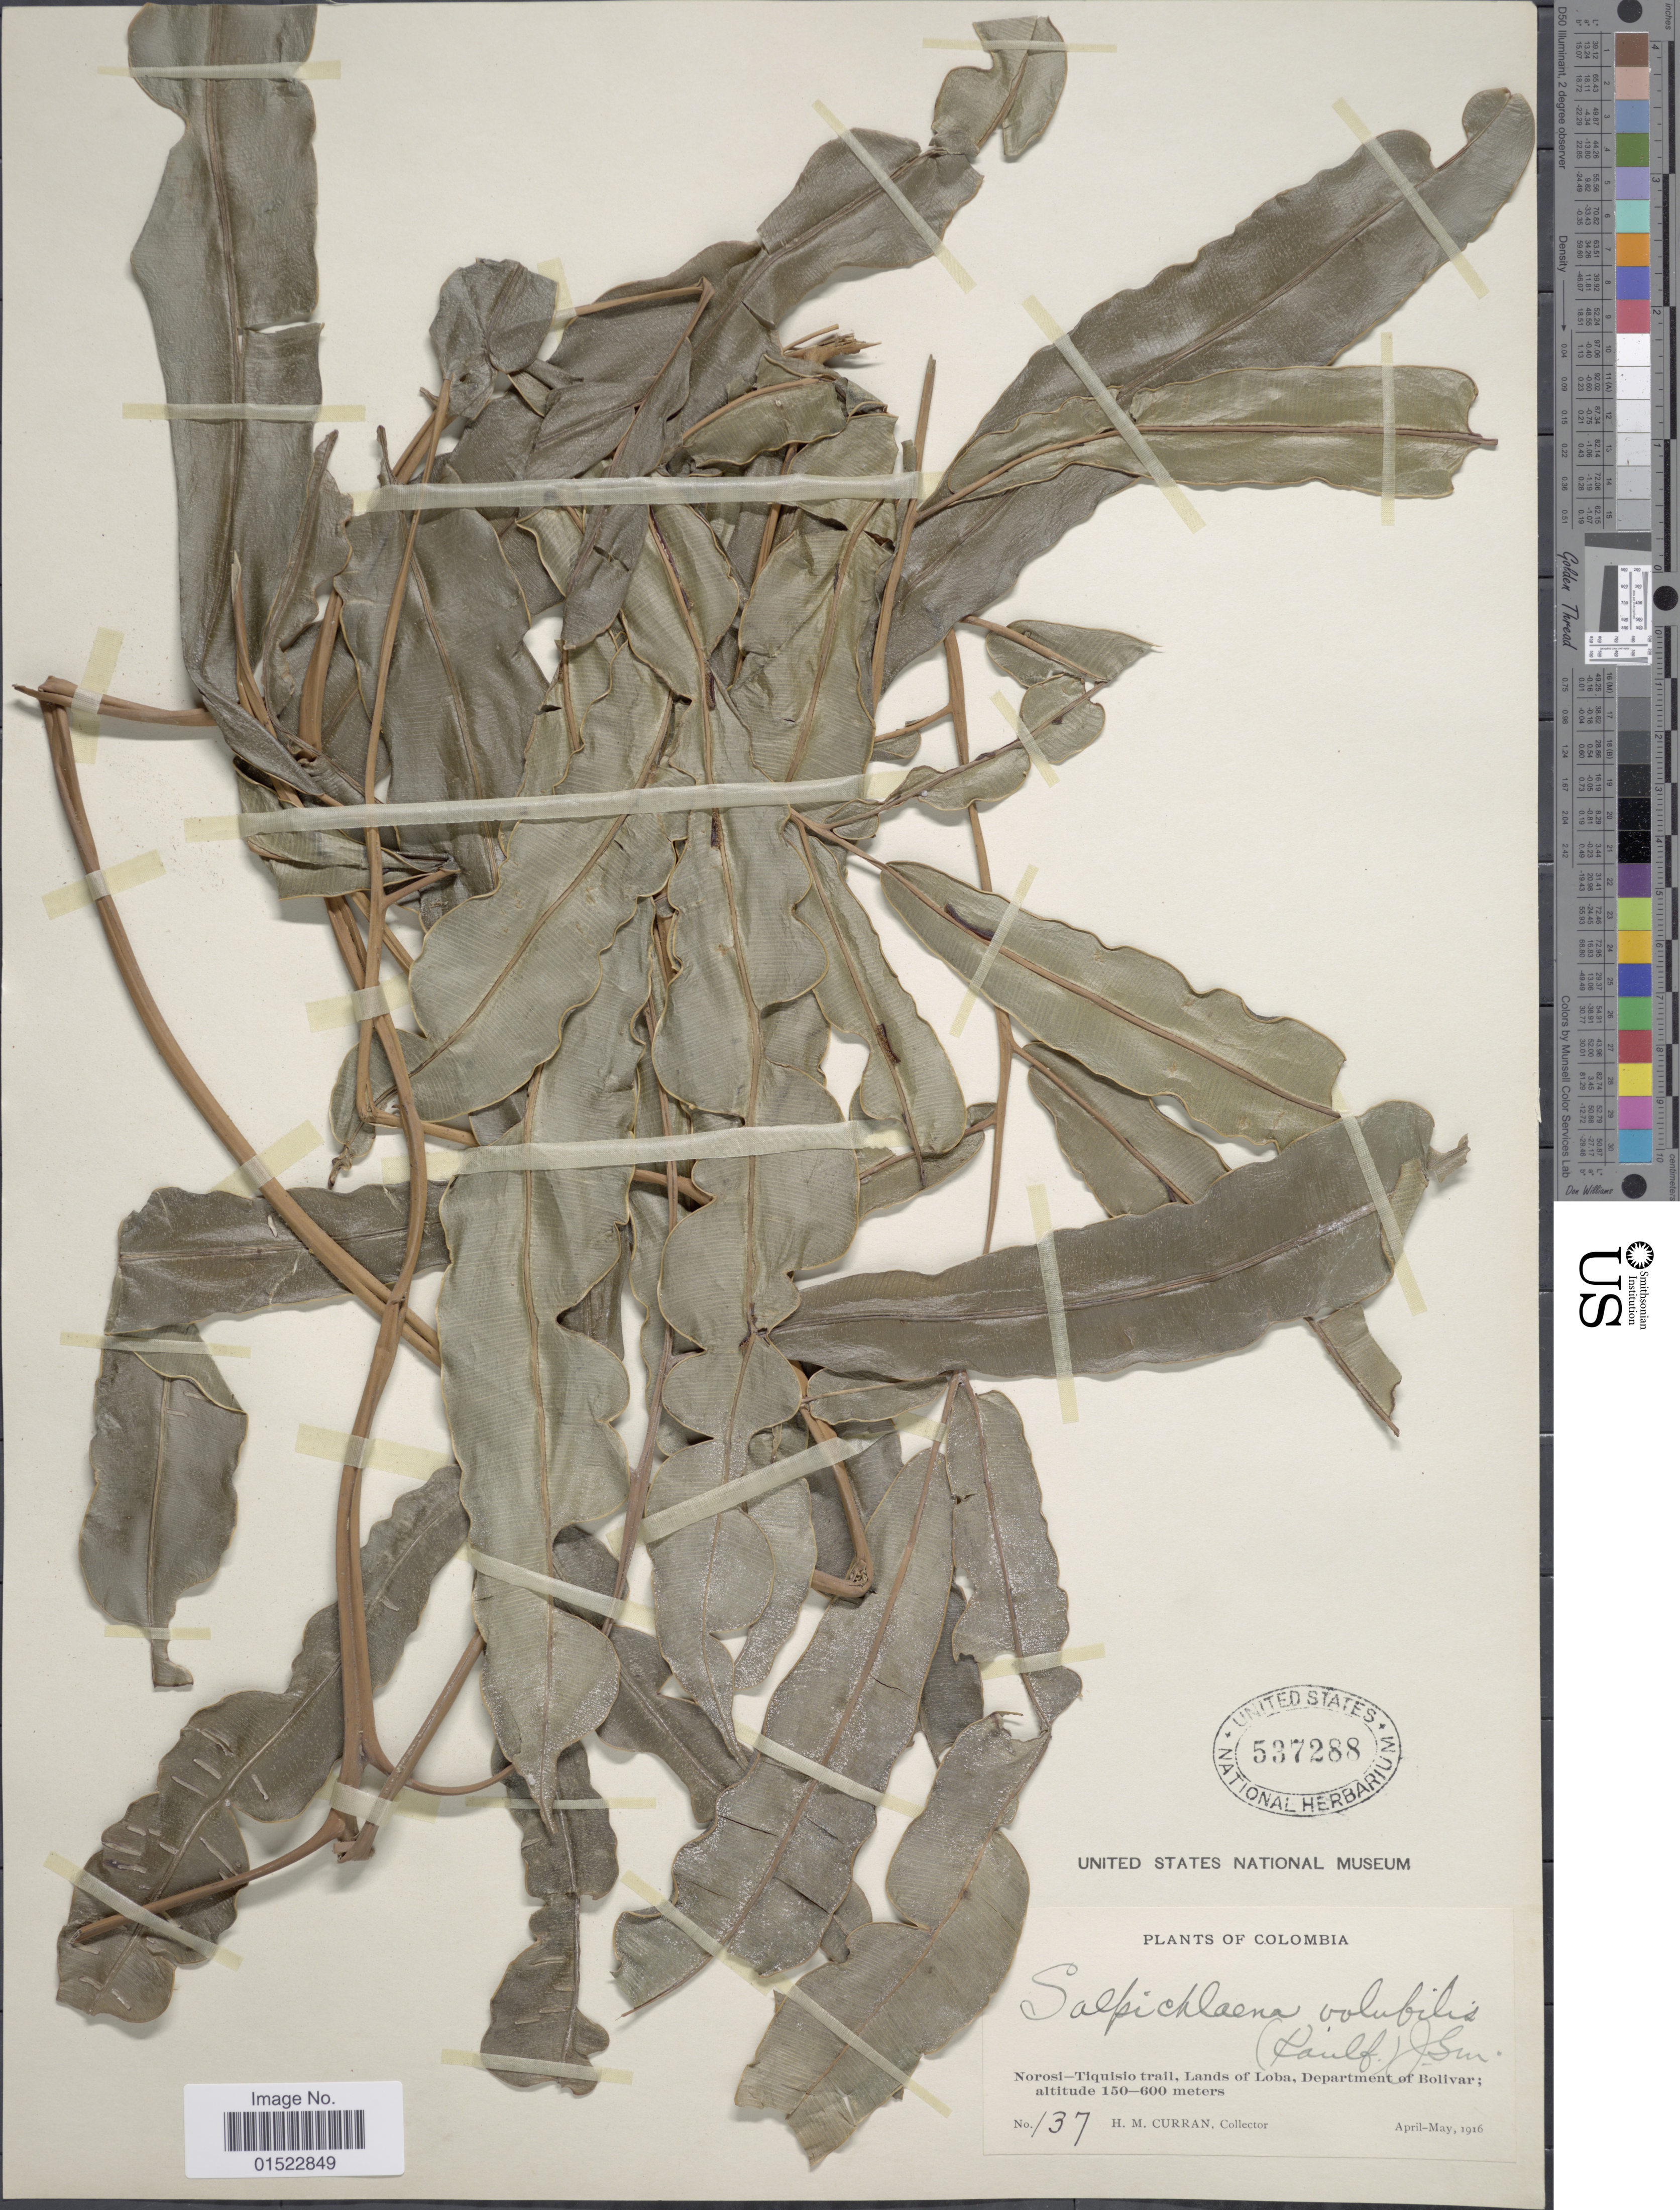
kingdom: Plantae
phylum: Tracheophyta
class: Polypodiopsida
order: Polypodiales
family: Blechnaceae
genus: Salpichlaena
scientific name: Salpichlaena volubilis subsp. volubilis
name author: (Kaulf.) J. Sm.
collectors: H. M. Curran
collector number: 137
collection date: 1916-04/1916-05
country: Colombia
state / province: Bolívar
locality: Norosi-Tiquisio trail, Lands of Loba, Department of Bolivar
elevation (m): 150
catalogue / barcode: US 537288